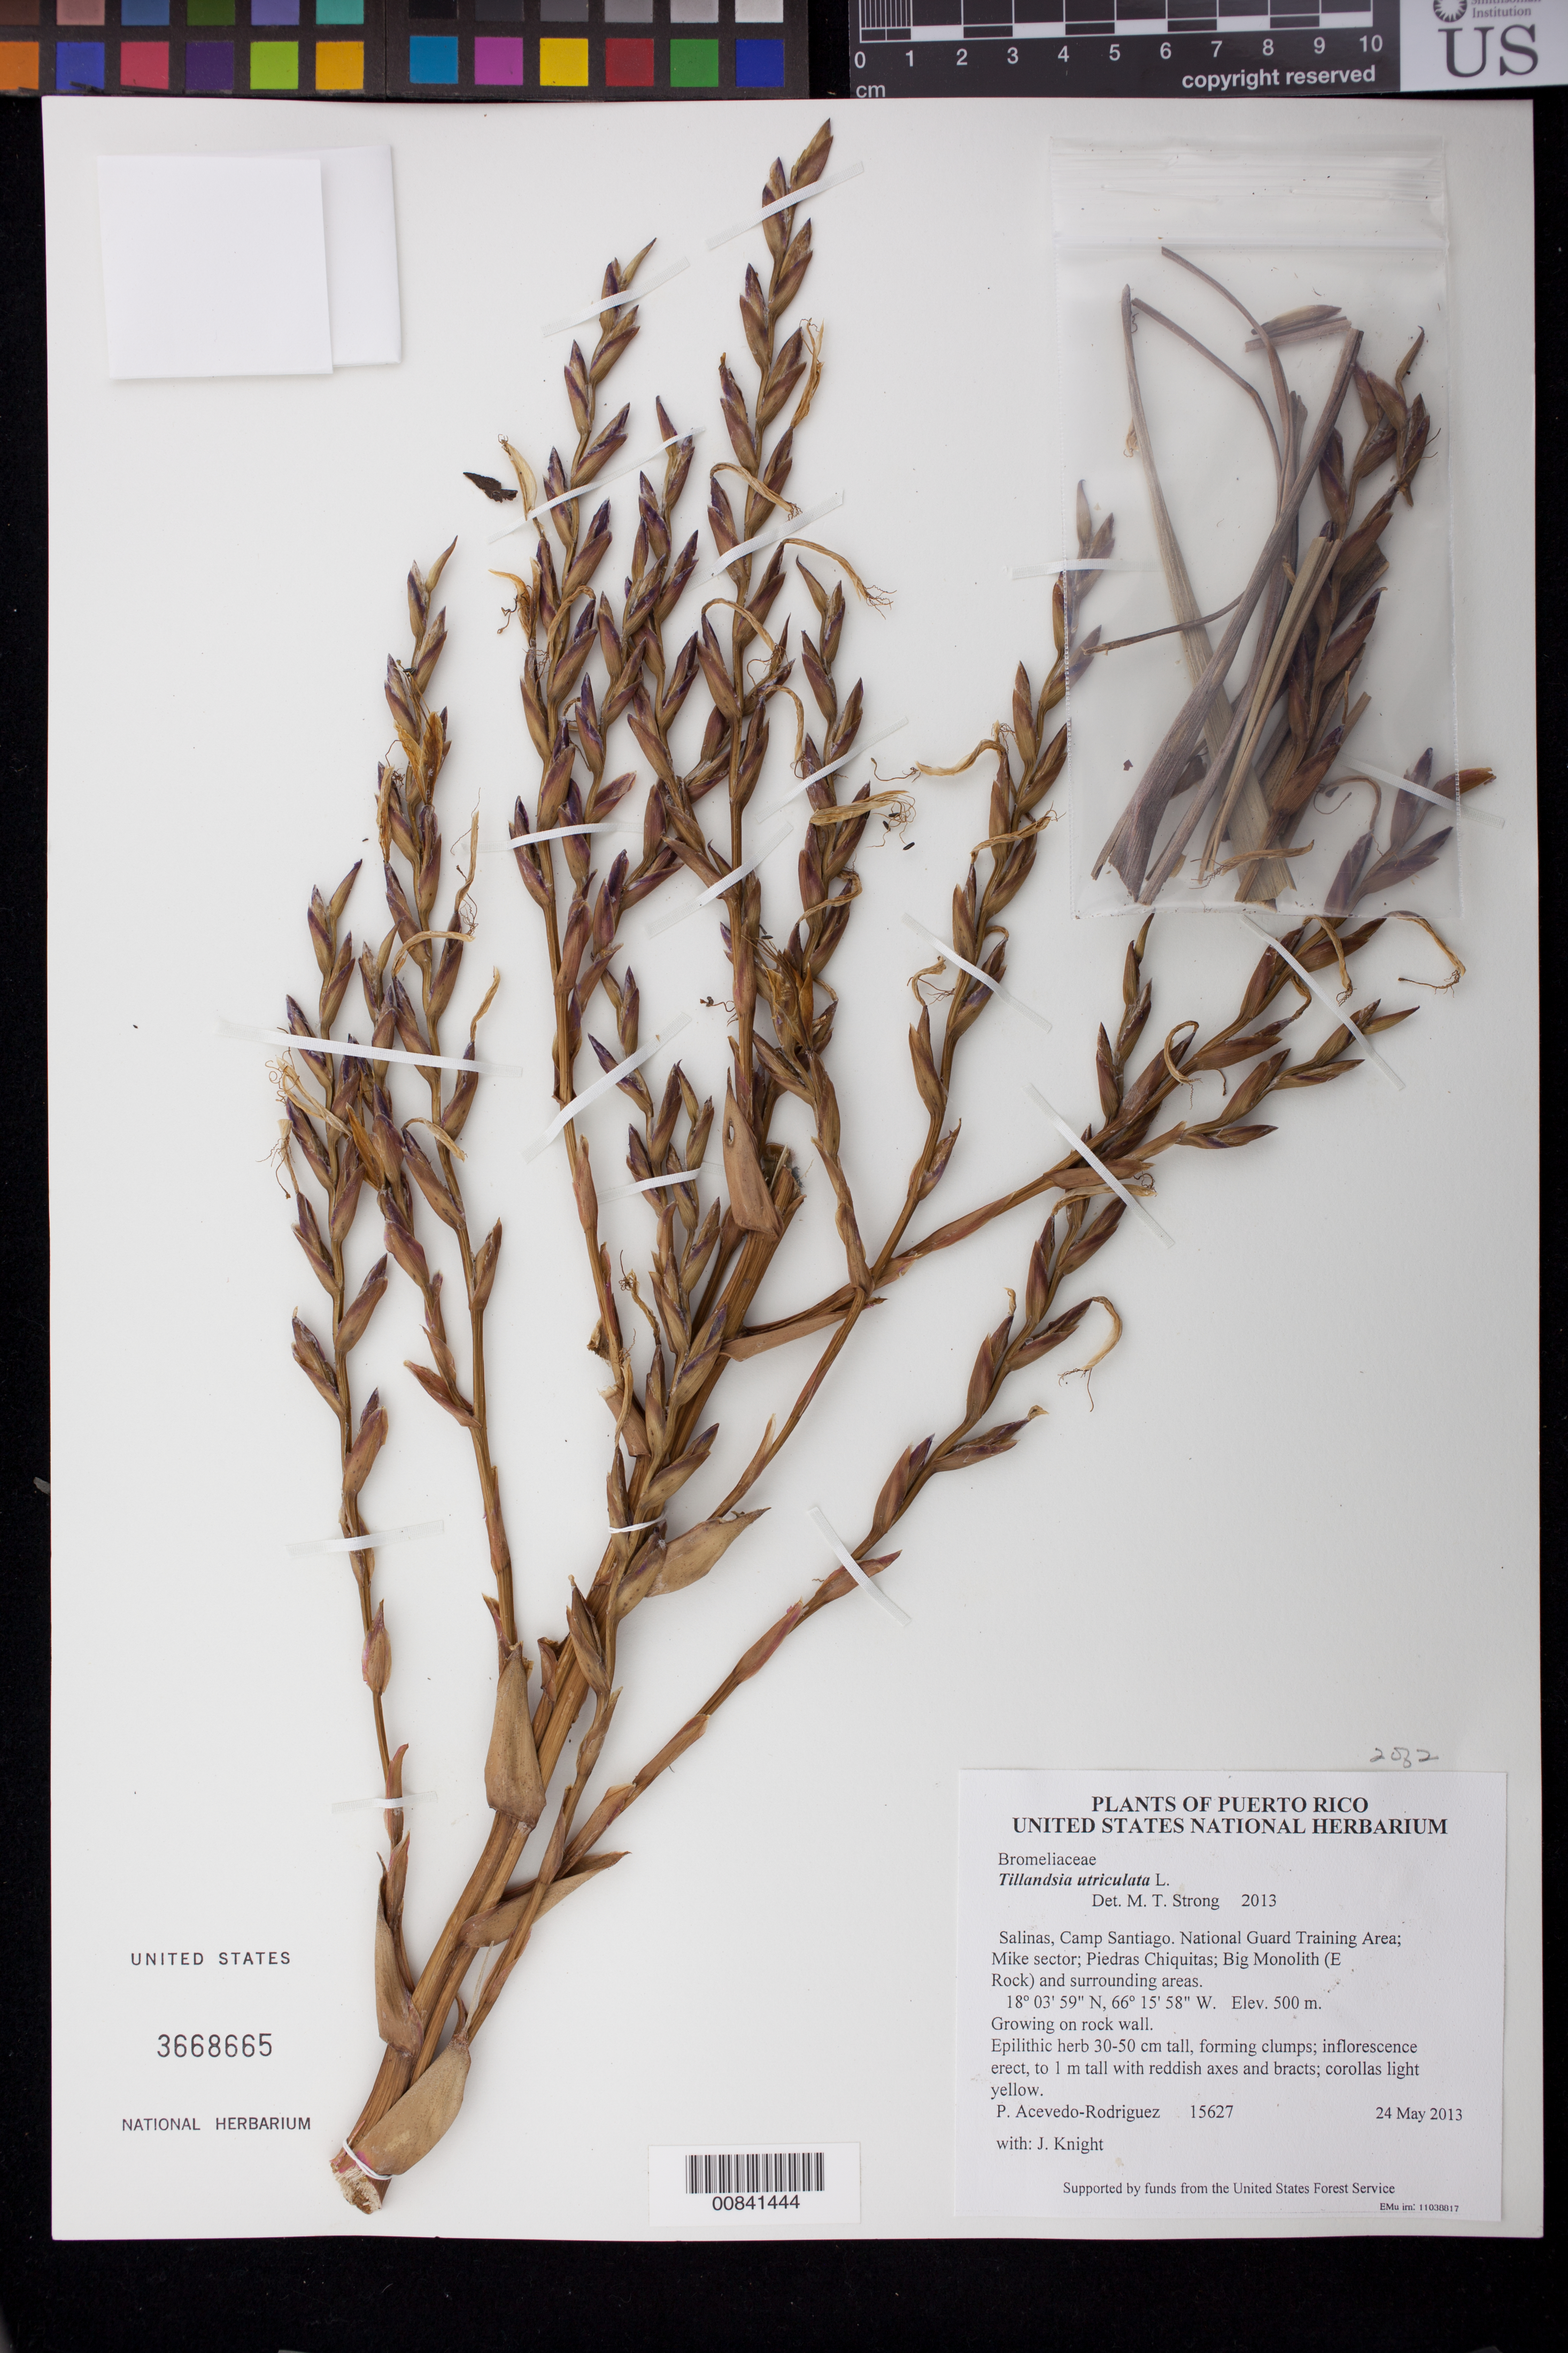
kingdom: Plantae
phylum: Tracheophyta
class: Liliopsida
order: Poales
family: Bromeliaceae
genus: Tillandsia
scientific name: Tillandsia utriculata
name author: L.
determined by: Strong, M. T., (US), Smithsonian Institution - National Museum of Natural History (UNITED STATES)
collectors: P. Acevedo-Rodr. & J. Knight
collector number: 15627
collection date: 2013-05-24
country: Puerto Rico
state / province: Salinas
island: Puerto Rico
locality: Camp Santiago. National Guard Training Area; Mike sector; Piedras Chiquitas; Big Monolith (E Rock) and surrounding areas.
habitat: Growing on rock wall.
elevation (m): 500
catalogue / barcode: US 3668665